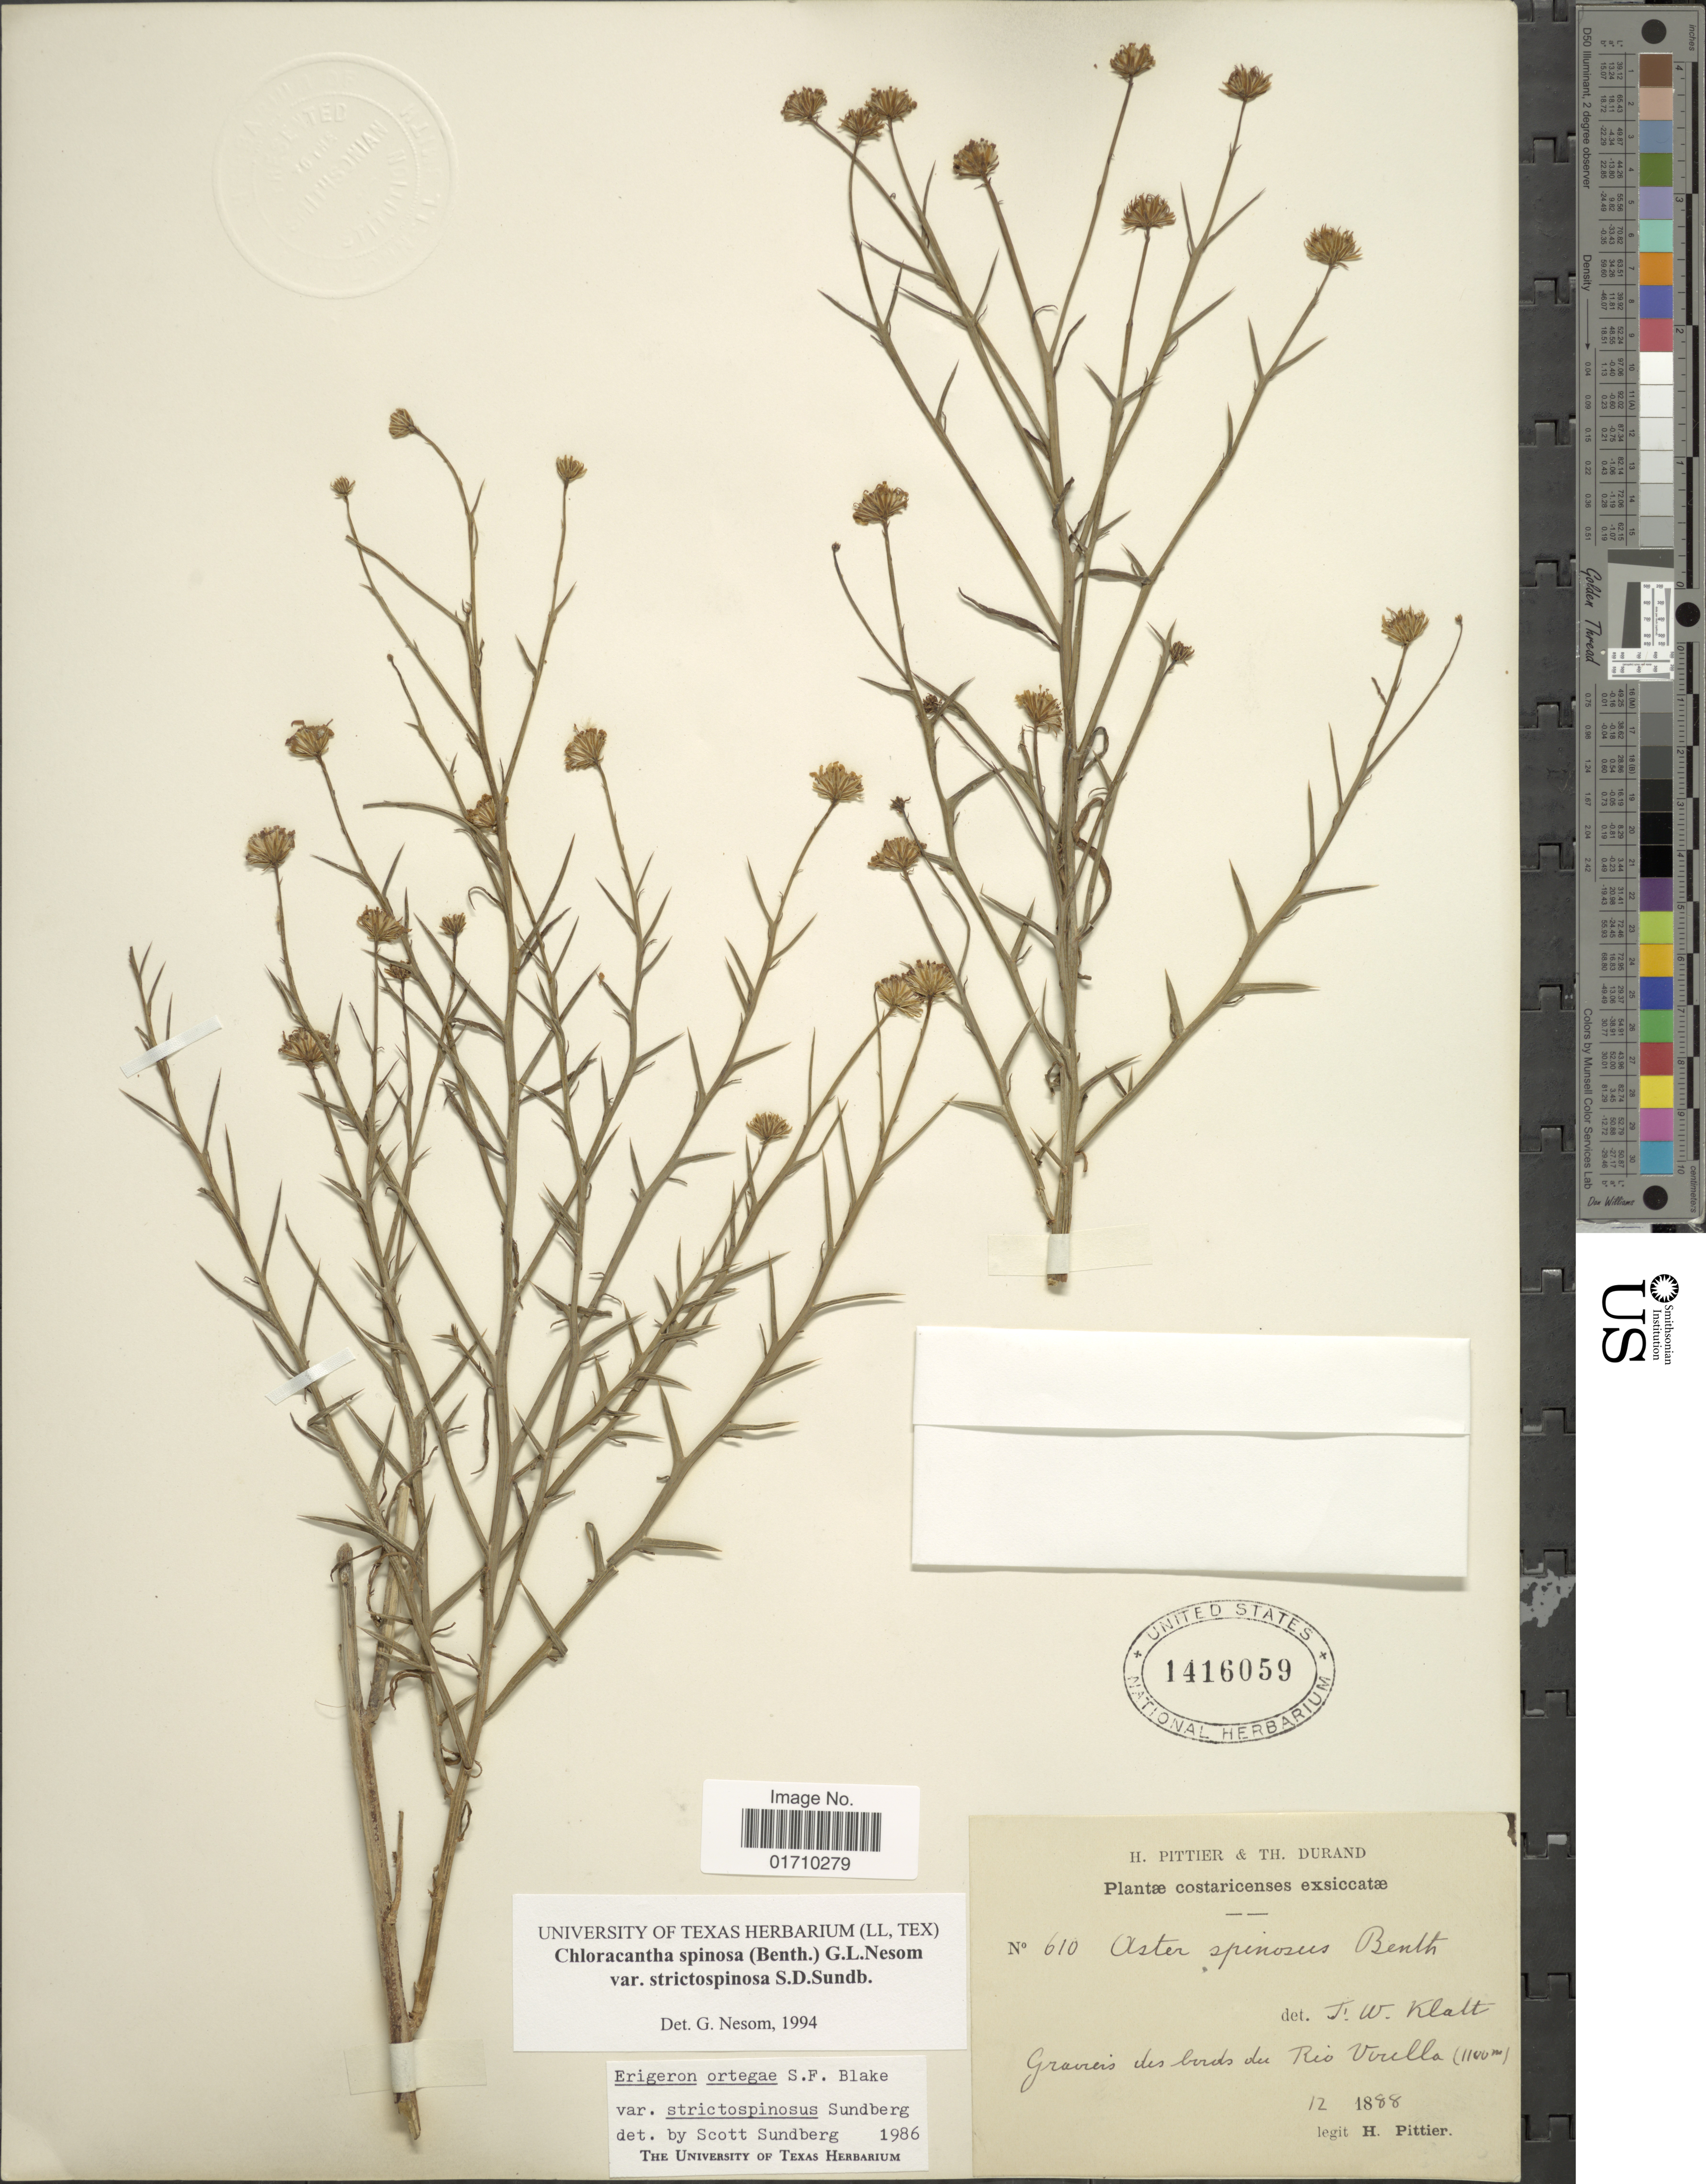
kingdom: Plantae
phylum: Tracheophyta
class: Magnoliopsida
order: Asterales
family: Asteraceae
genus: Chloracantha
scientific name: Chloracantha spinosa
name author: (Benth.) G.L. Nesom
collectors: H. F. Pittier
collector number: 610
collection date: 1888-12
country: Costa Rica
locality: Rio Virilla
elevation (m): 1100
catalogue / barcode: US 1416059